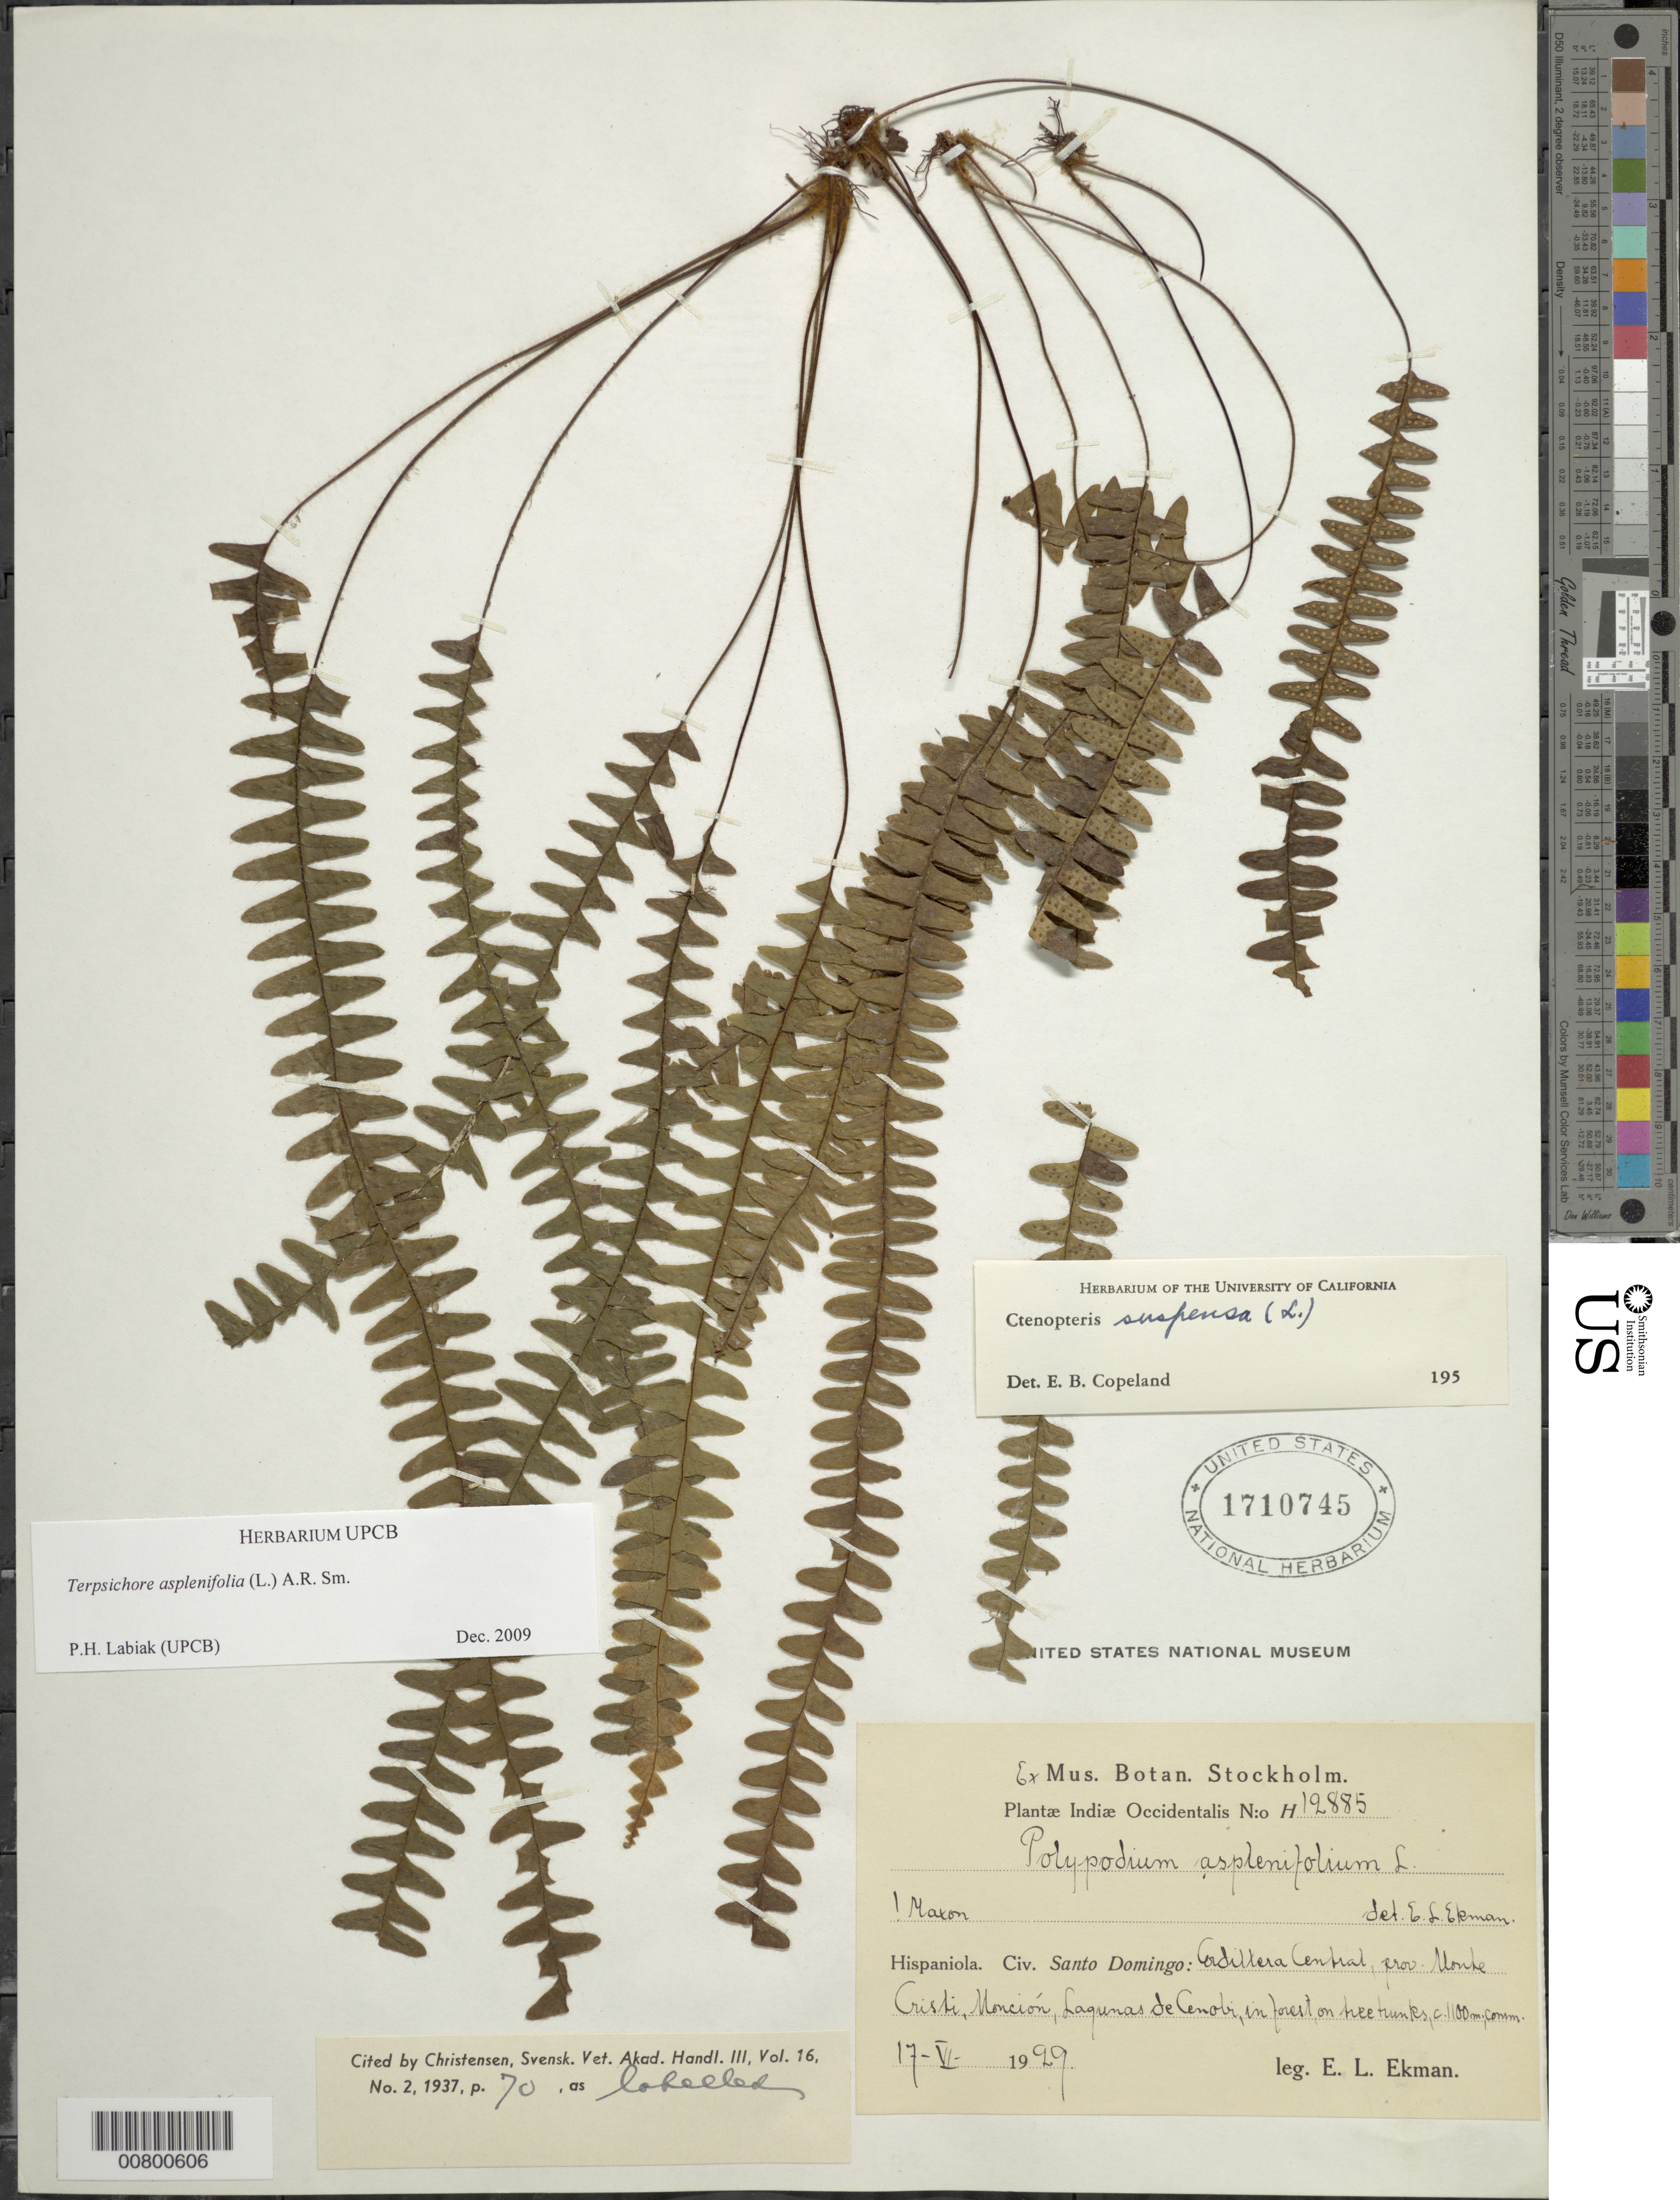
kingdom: Plantae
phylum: Tracheophyta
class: Polypodiopsida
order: Polypodiales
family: Polypodiaceae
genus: Terpsichore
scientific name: Terpsichore asplenifolia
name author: (L.) A.R. Sm.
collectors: E. L. Ekman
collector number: H 12885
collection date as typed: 17 Jul 1929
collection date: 1929-07-17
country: Dominican Republic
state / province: Monte Cristi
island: Hispaniola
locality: Cordillera Central, Manción, Lagunas de Cenobí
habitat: Forest, on tree trunks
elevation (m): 1100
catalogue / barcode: US 1710745